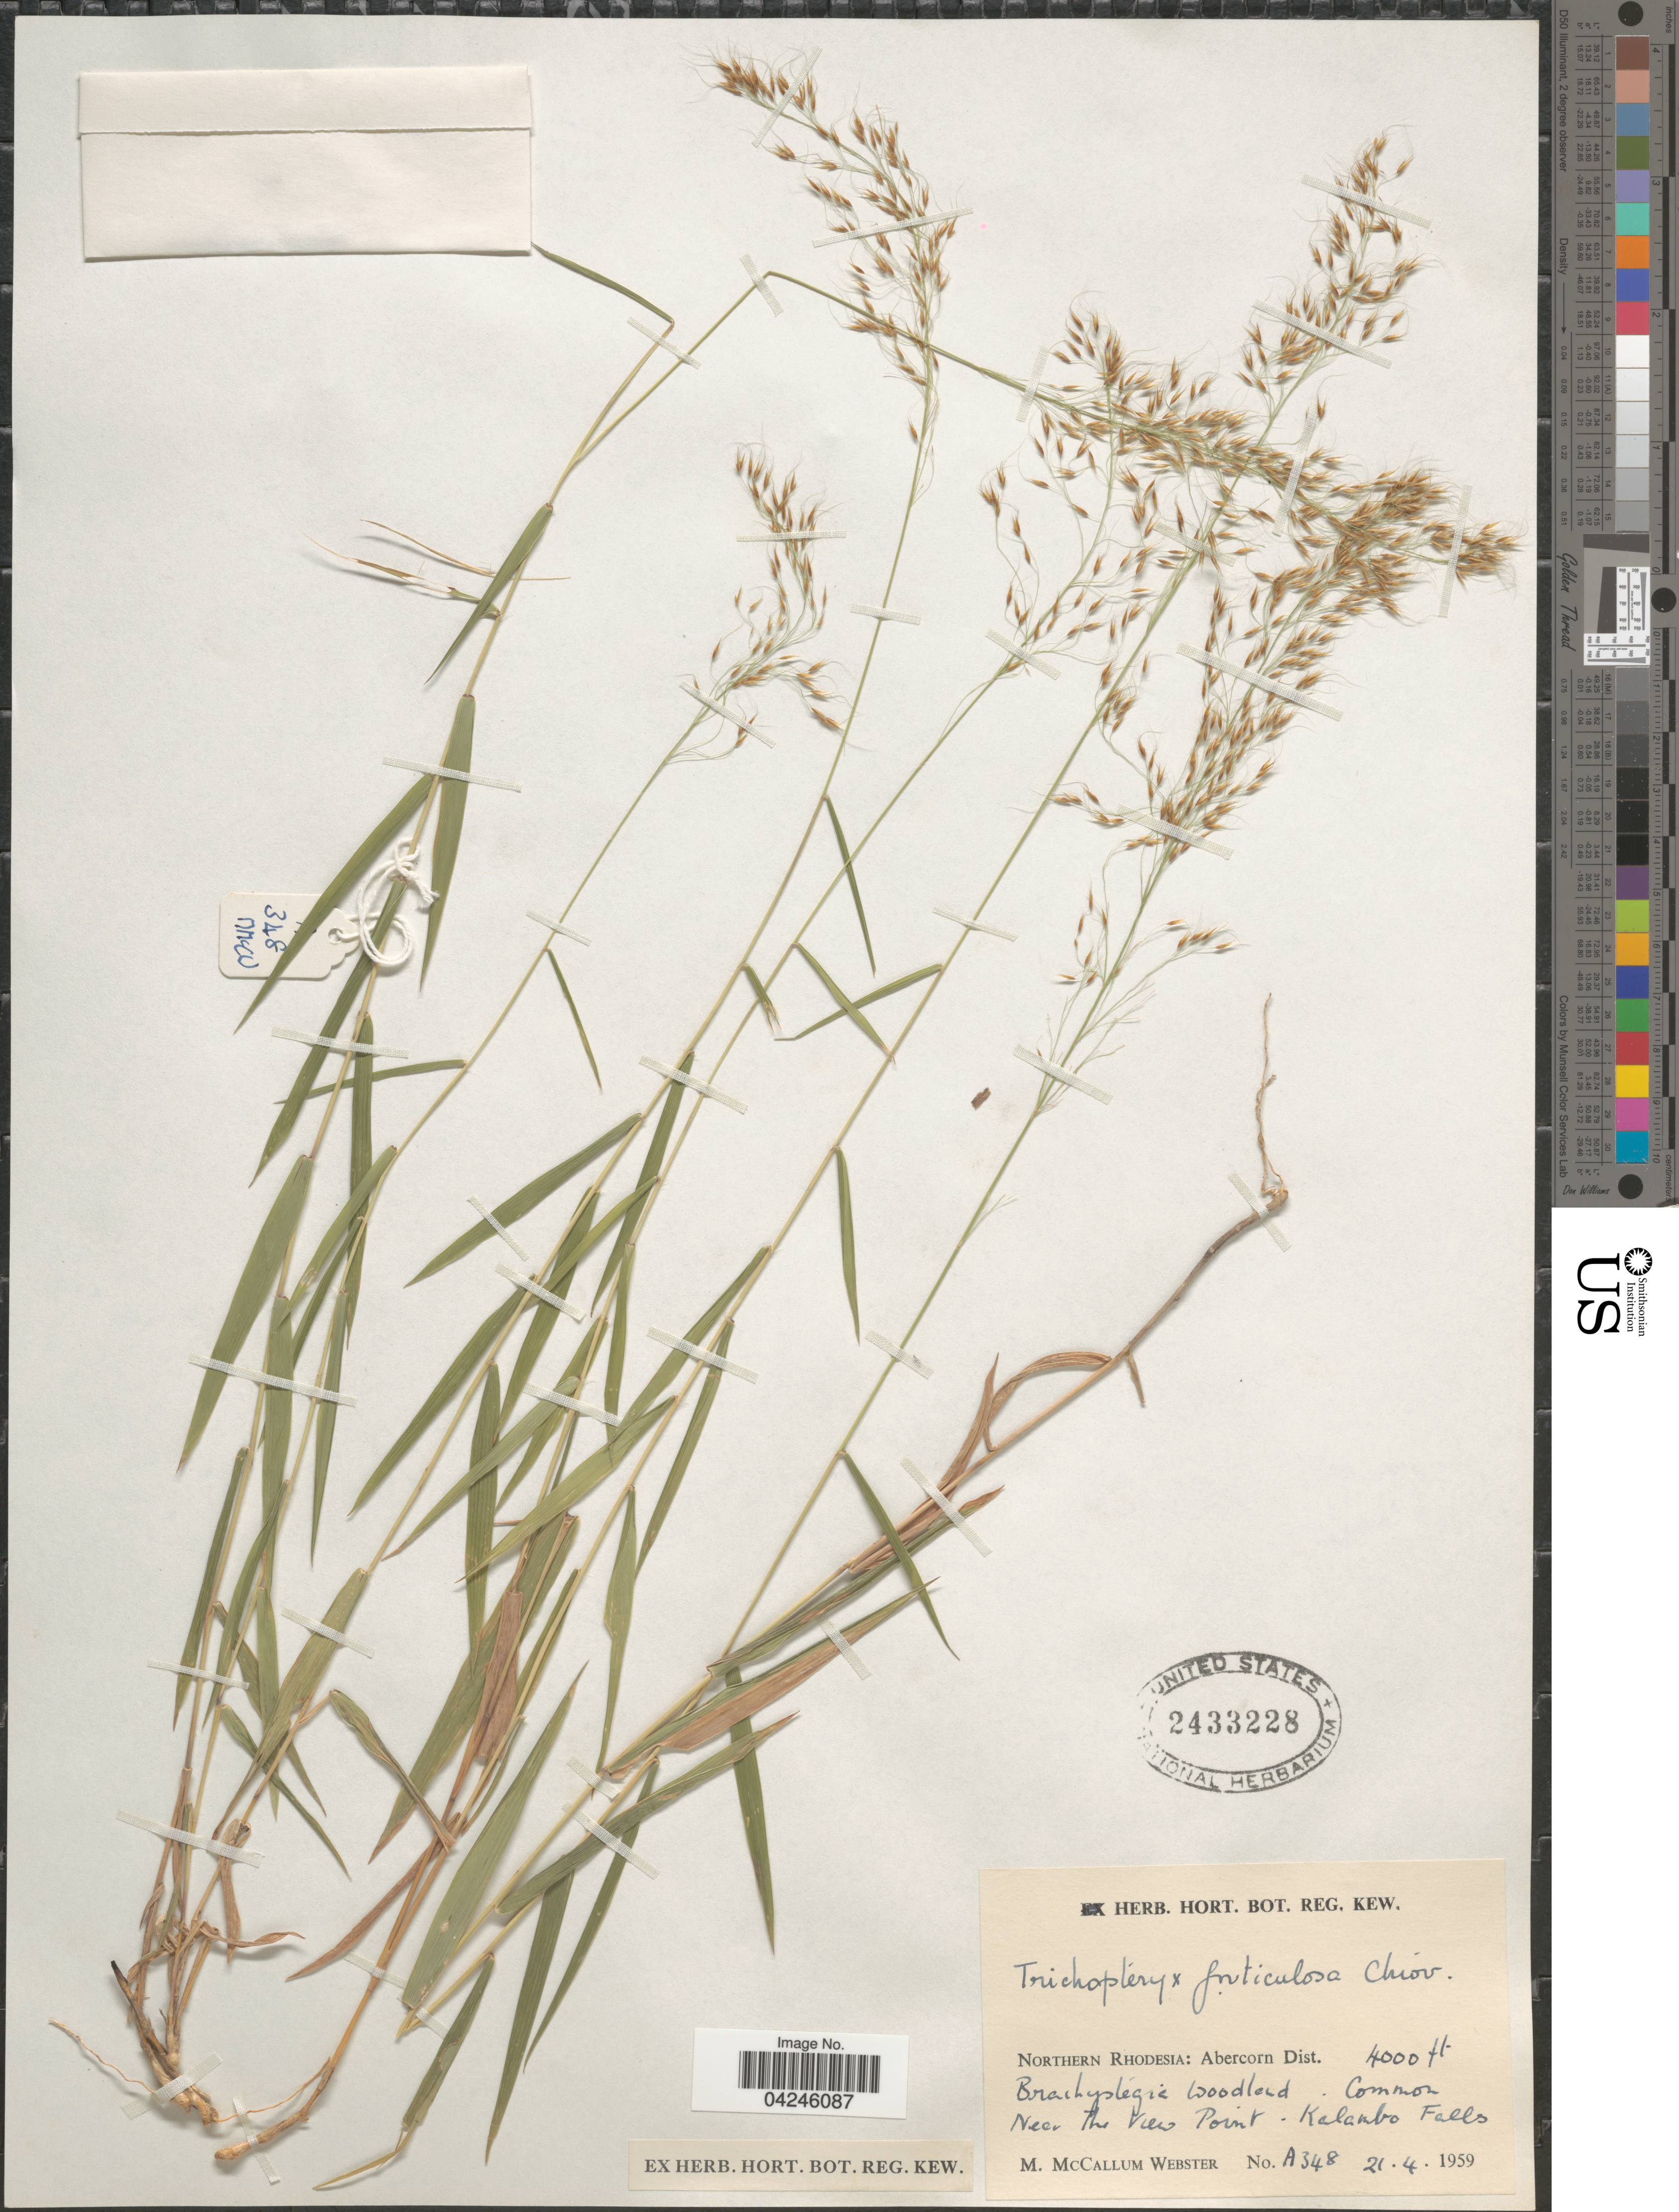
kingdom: Plantae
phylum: Tracheophyta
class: Liliopsida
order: Poales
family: Poaceae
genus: Trichopteryx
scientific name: Trichopteryx fruticulosa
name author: Chiov.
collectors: M. Webster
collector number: A348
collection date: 1959-04-21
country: Zambia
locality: Northern Rhodesia: Abercorn Dist. Near The View Point. Kalambo Falls.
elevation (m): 1219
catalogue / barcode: US 2433228